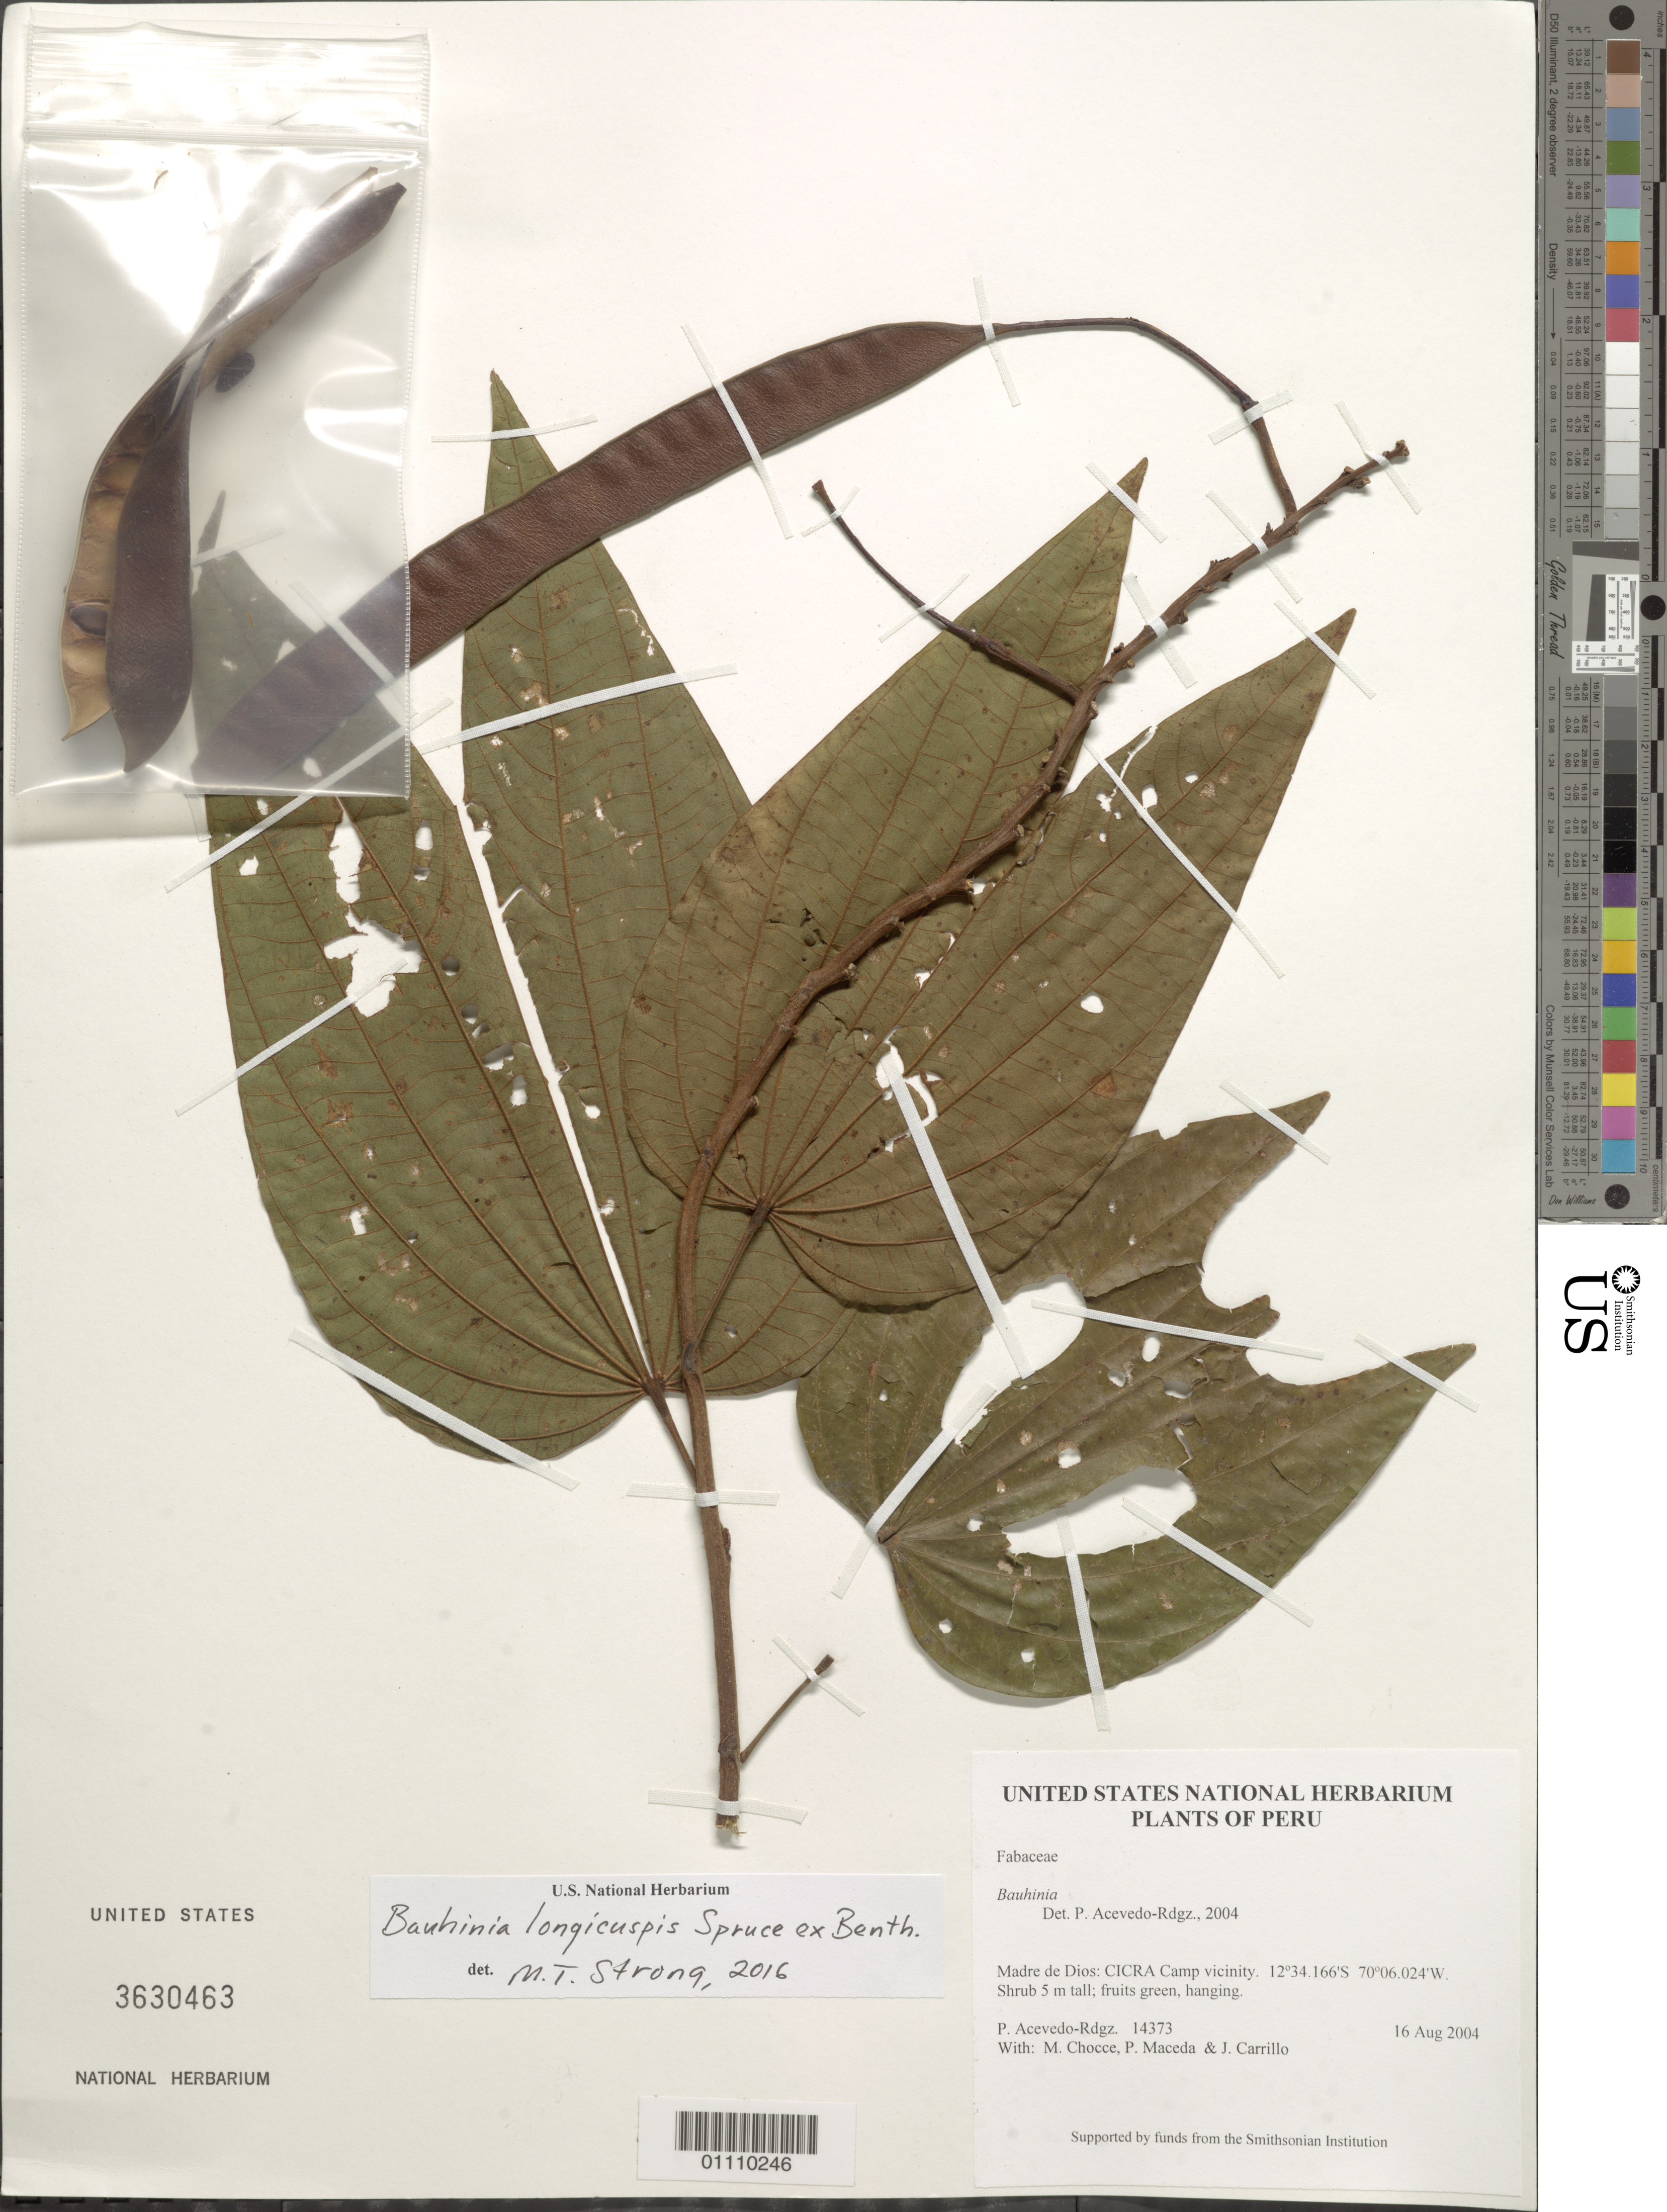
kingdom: Plantae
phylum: Tracheophyta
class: Magnoliopsida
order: Fabales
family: Fabaceae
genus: Bauhinia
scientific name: Bauhinia longicuspis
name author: Spruce ex Benth.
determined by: Strong, M. T., (US), Smithsonian Institution - National Museum of Natural History (UNITED STATES)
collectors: P. Acevedo-Rodr., M. Chocce, P. Maceda & J. Carrillo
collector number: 14373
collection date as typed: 16 Aug 2004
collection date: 2004-08-16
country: Peru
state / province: Madre de Dios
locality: Madre de Dios: CICRA Camp vicinity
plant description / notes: MO, NY, US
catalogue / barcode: US 3630463